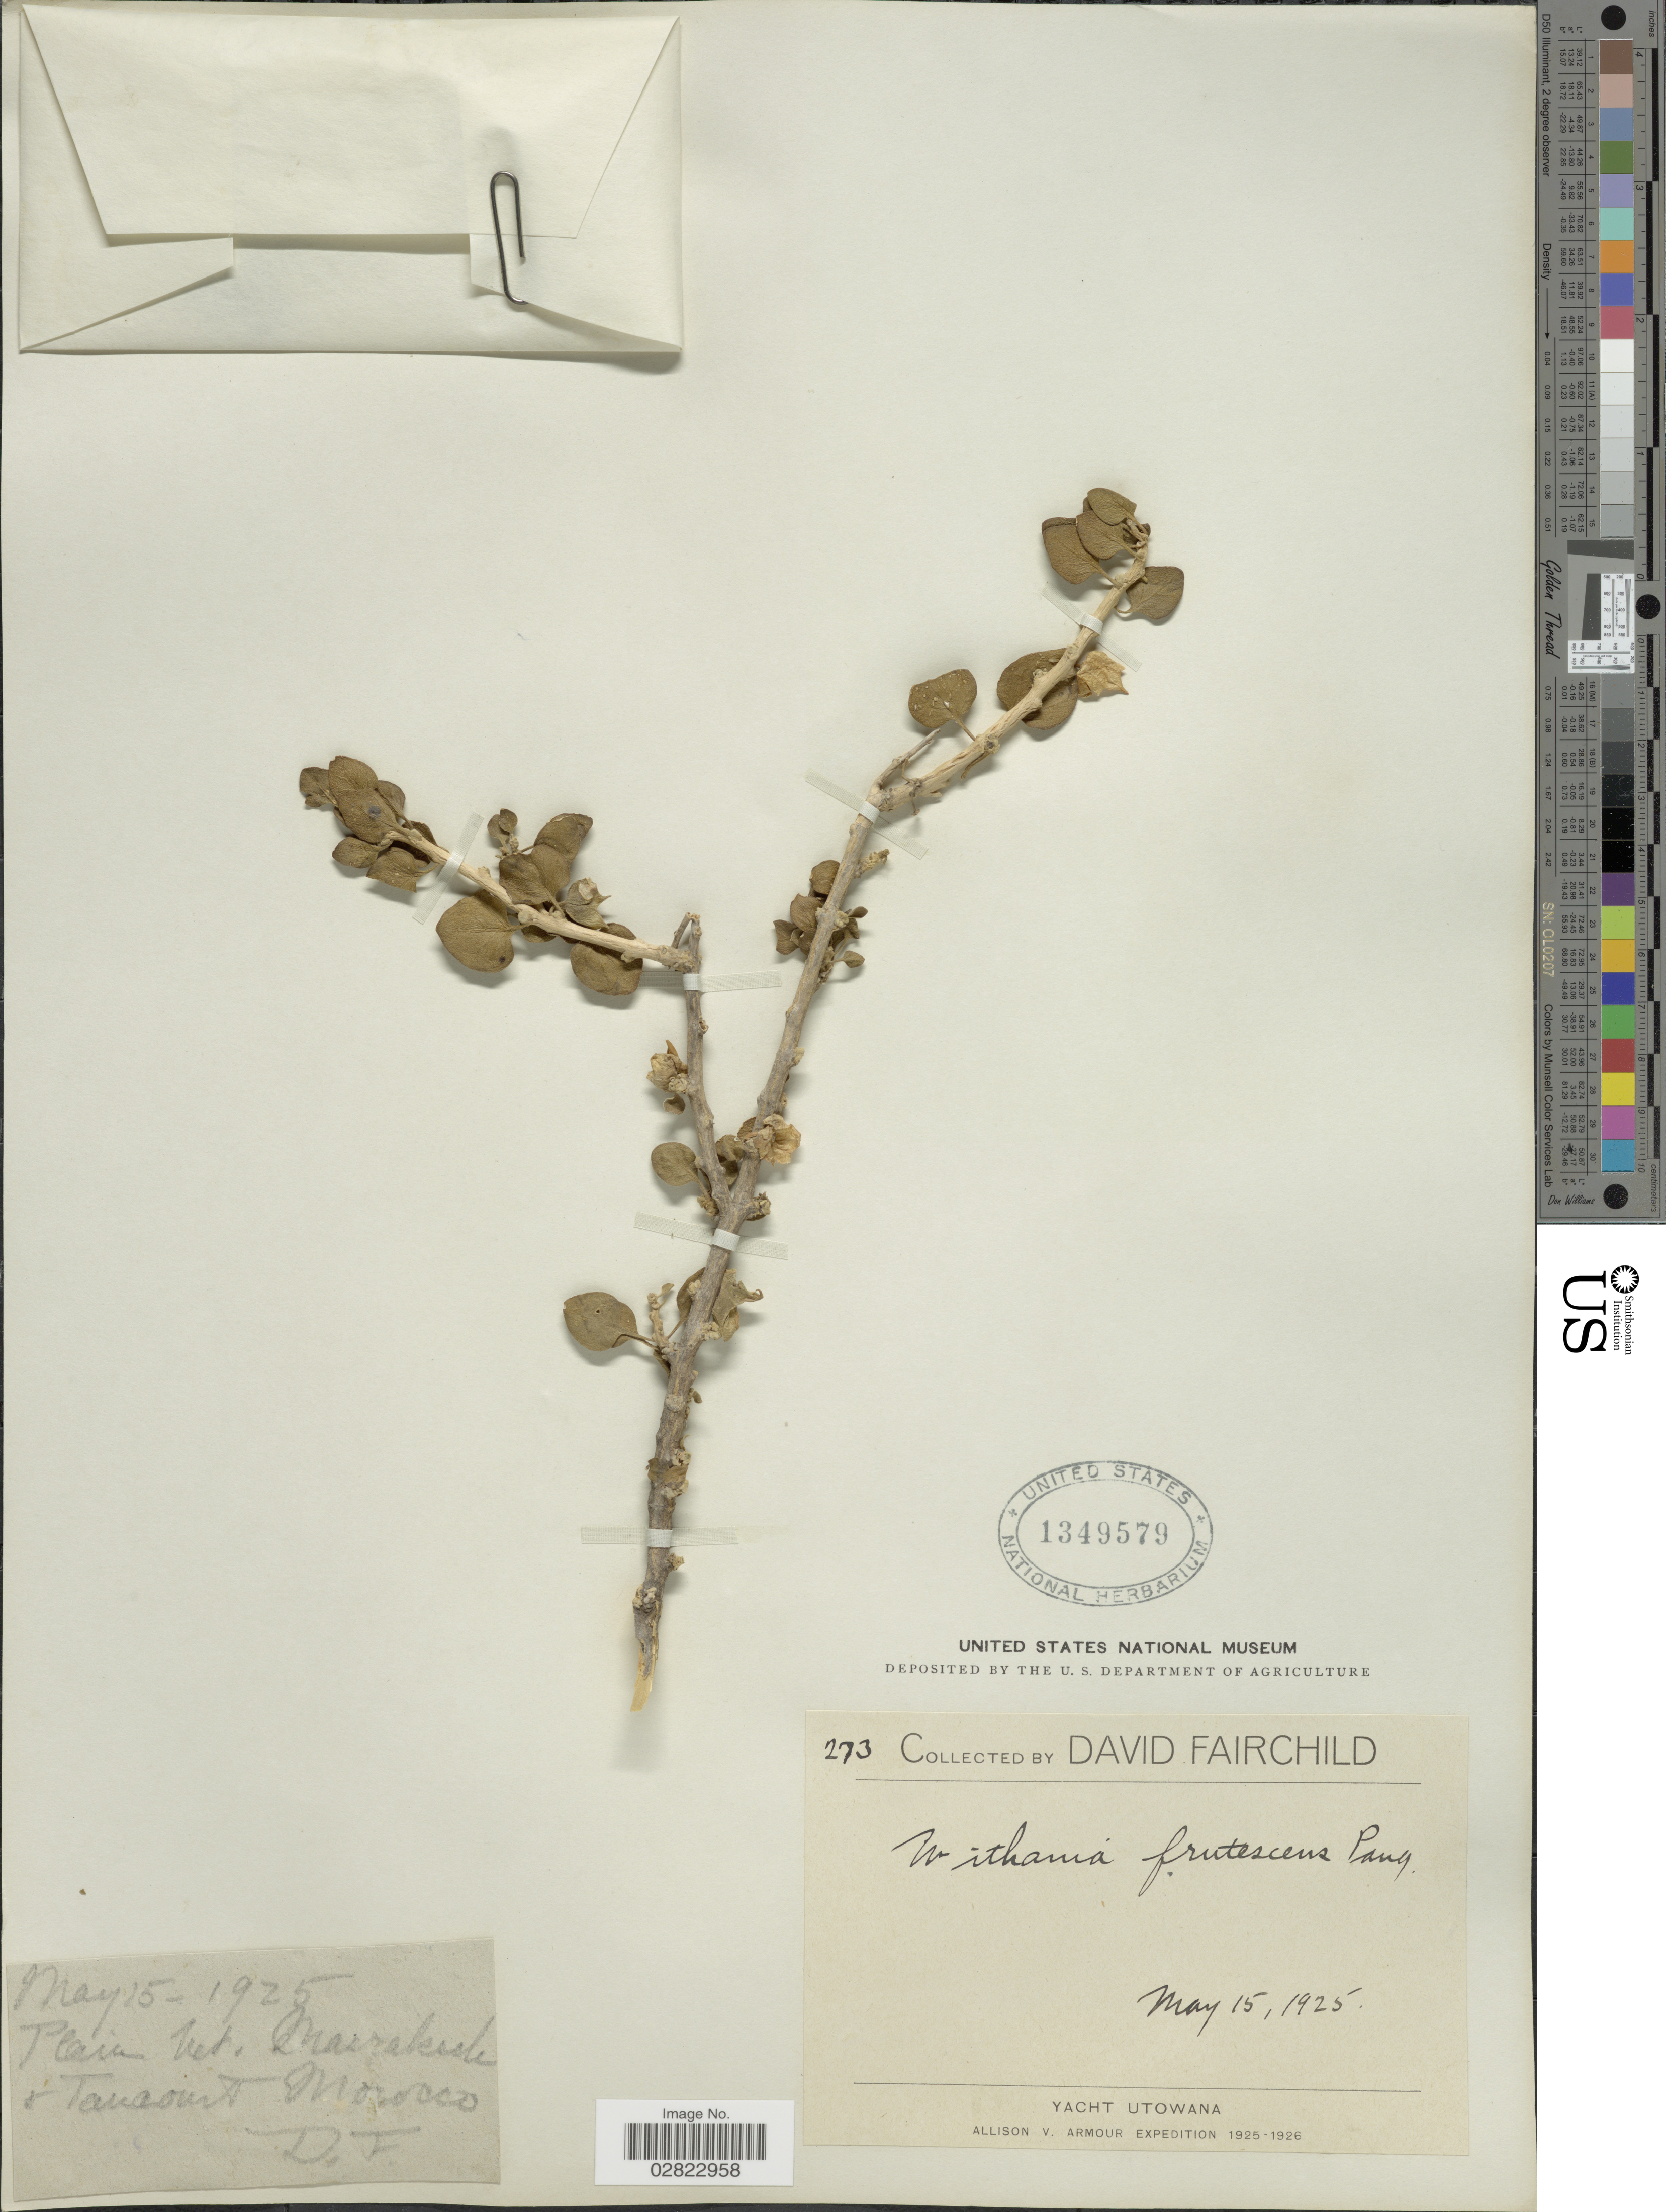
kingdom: Plantae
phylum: Tracheophyta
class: Magnoliopsida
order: Solanales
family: Solanaceae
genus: Withania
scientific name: Withania frutescens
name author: (L.) Pauquy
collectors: D. Fairchild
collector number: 273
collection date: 1925-05-15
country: Morocco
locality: Plain bet. Marrakesh & Tanaourt Morocco.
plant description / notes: Corrected "Plain bet. Mraksh & Tanaourt" to "Plain bet. Marrakesh & Tanaourt Morocco."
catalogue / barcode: US 1349579